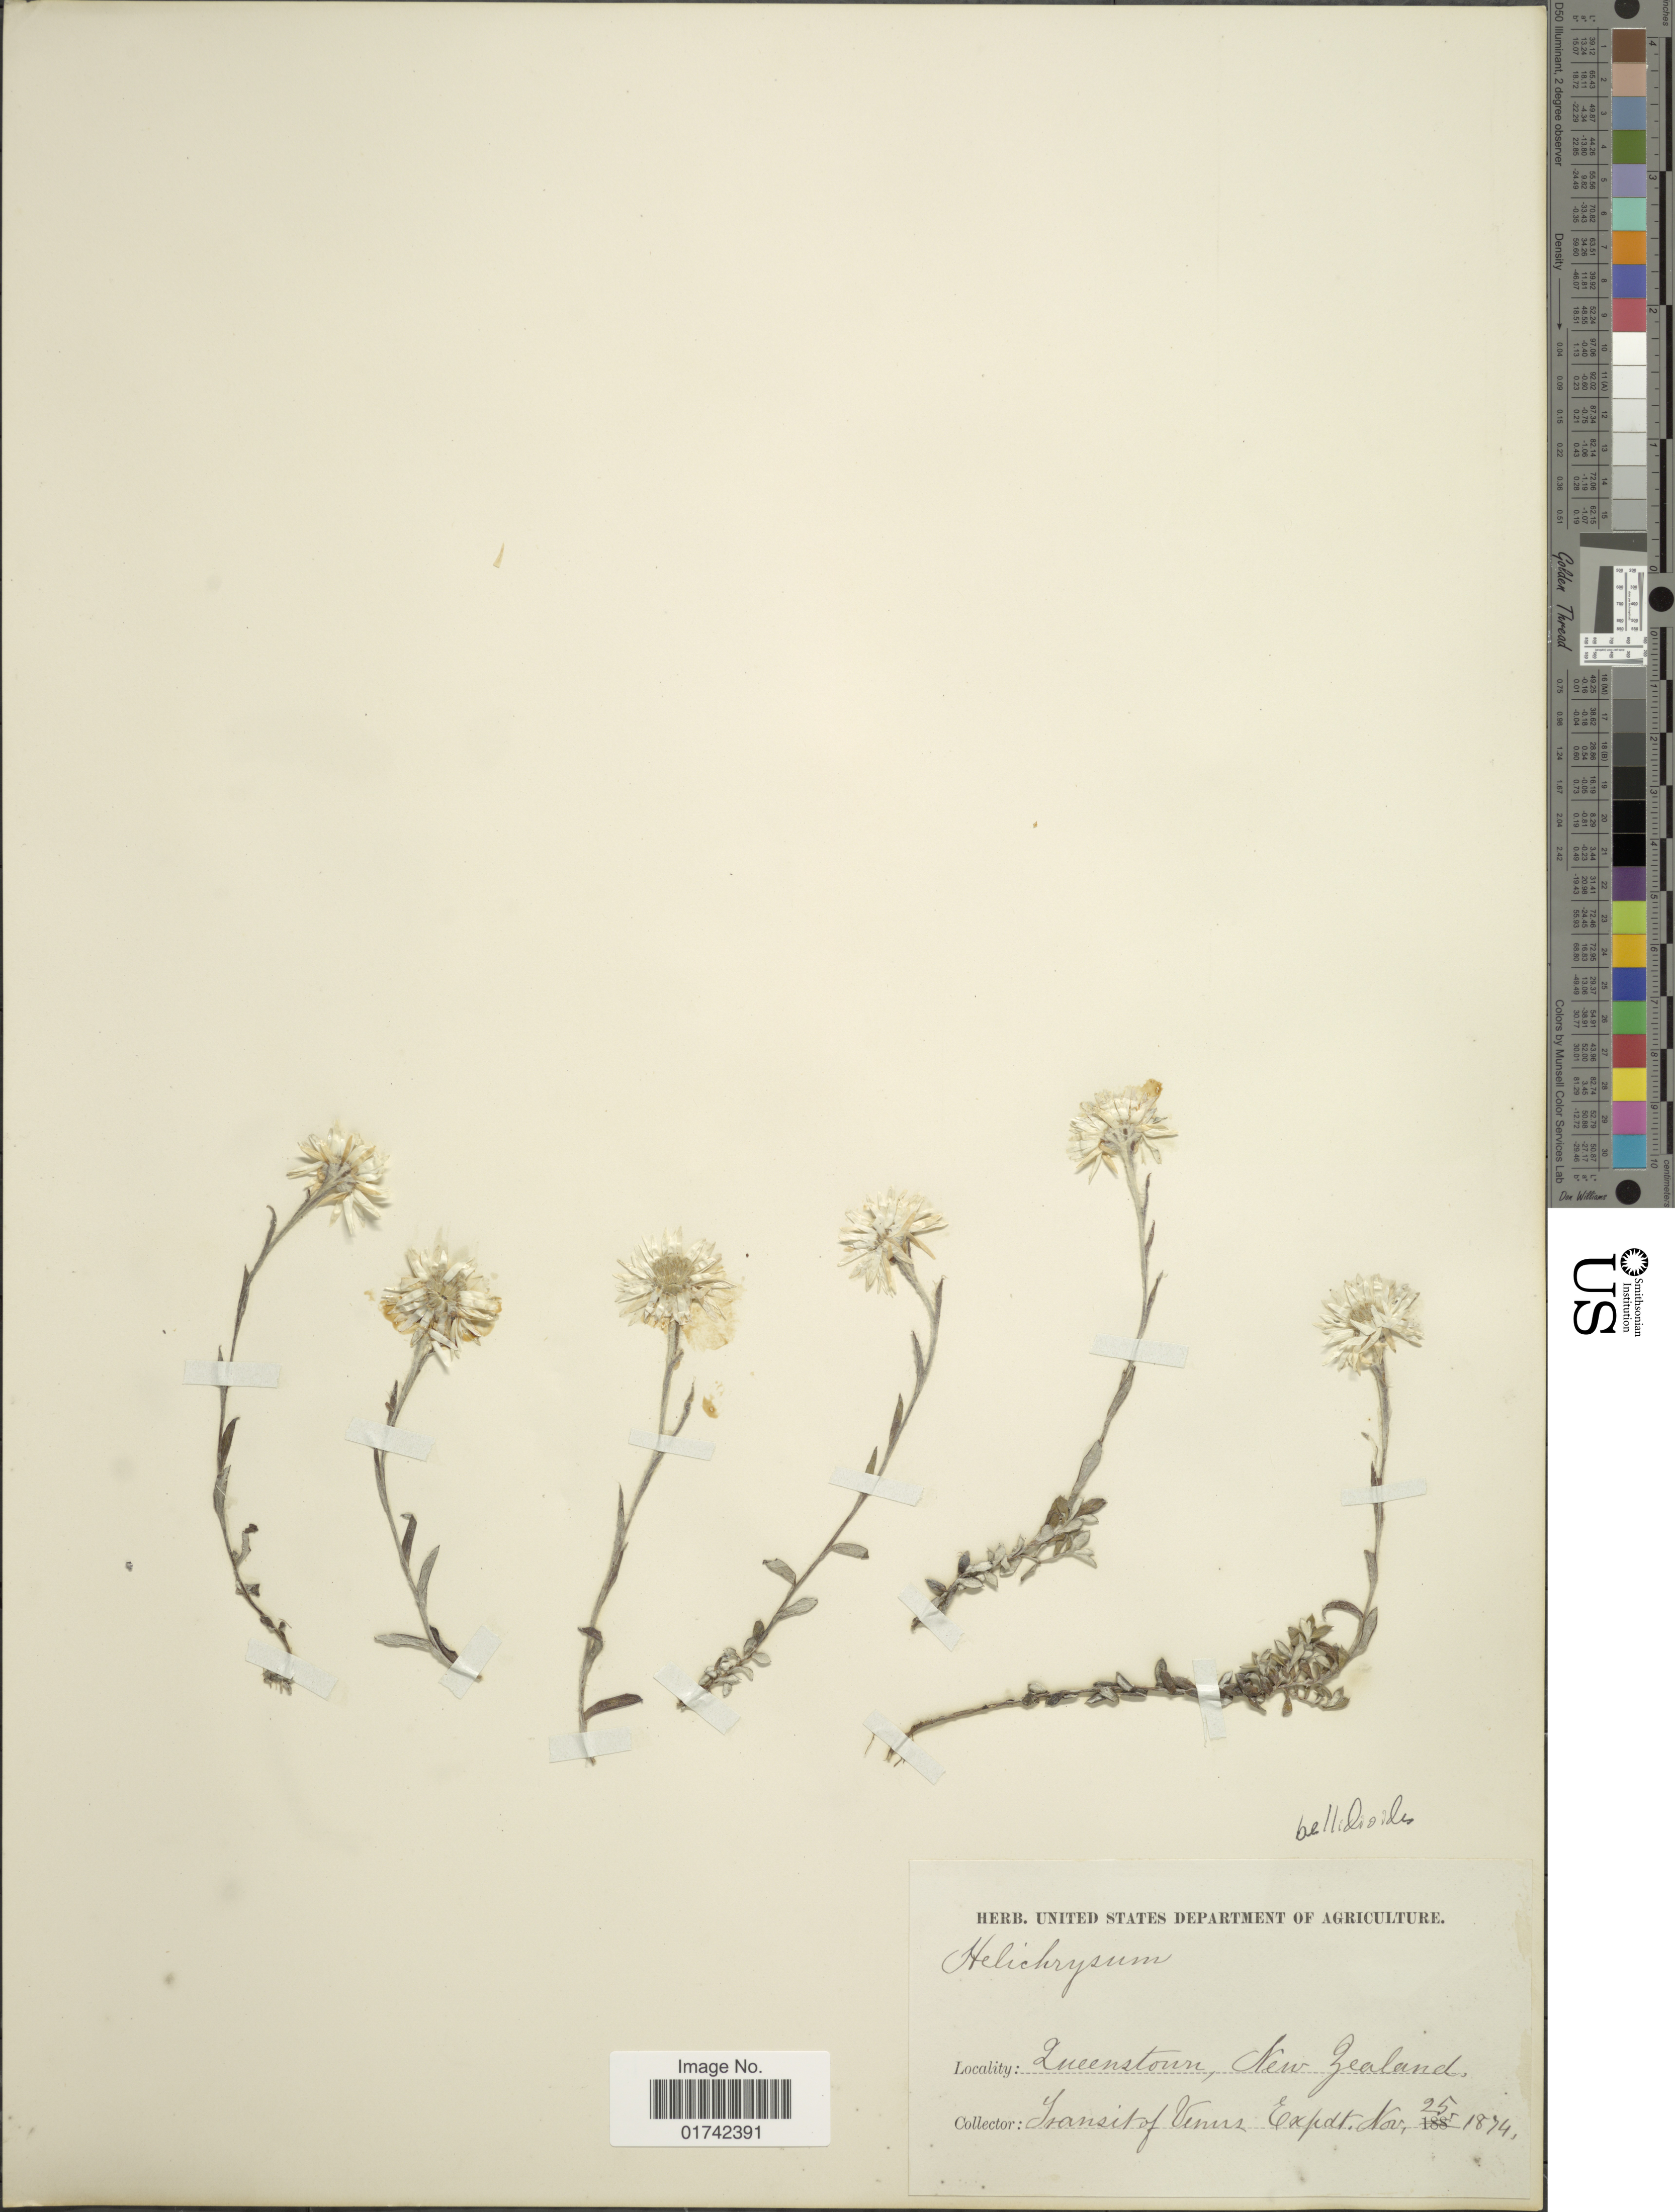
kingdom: Plantae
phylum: Tracheophyta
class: Magnoliopsida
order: Asterales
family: Asteraceae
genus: Helichrysum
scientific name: Helichrysum bellidioides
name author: A. Cunn.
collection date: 1874-11-25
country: New Zealand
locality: Queenstown